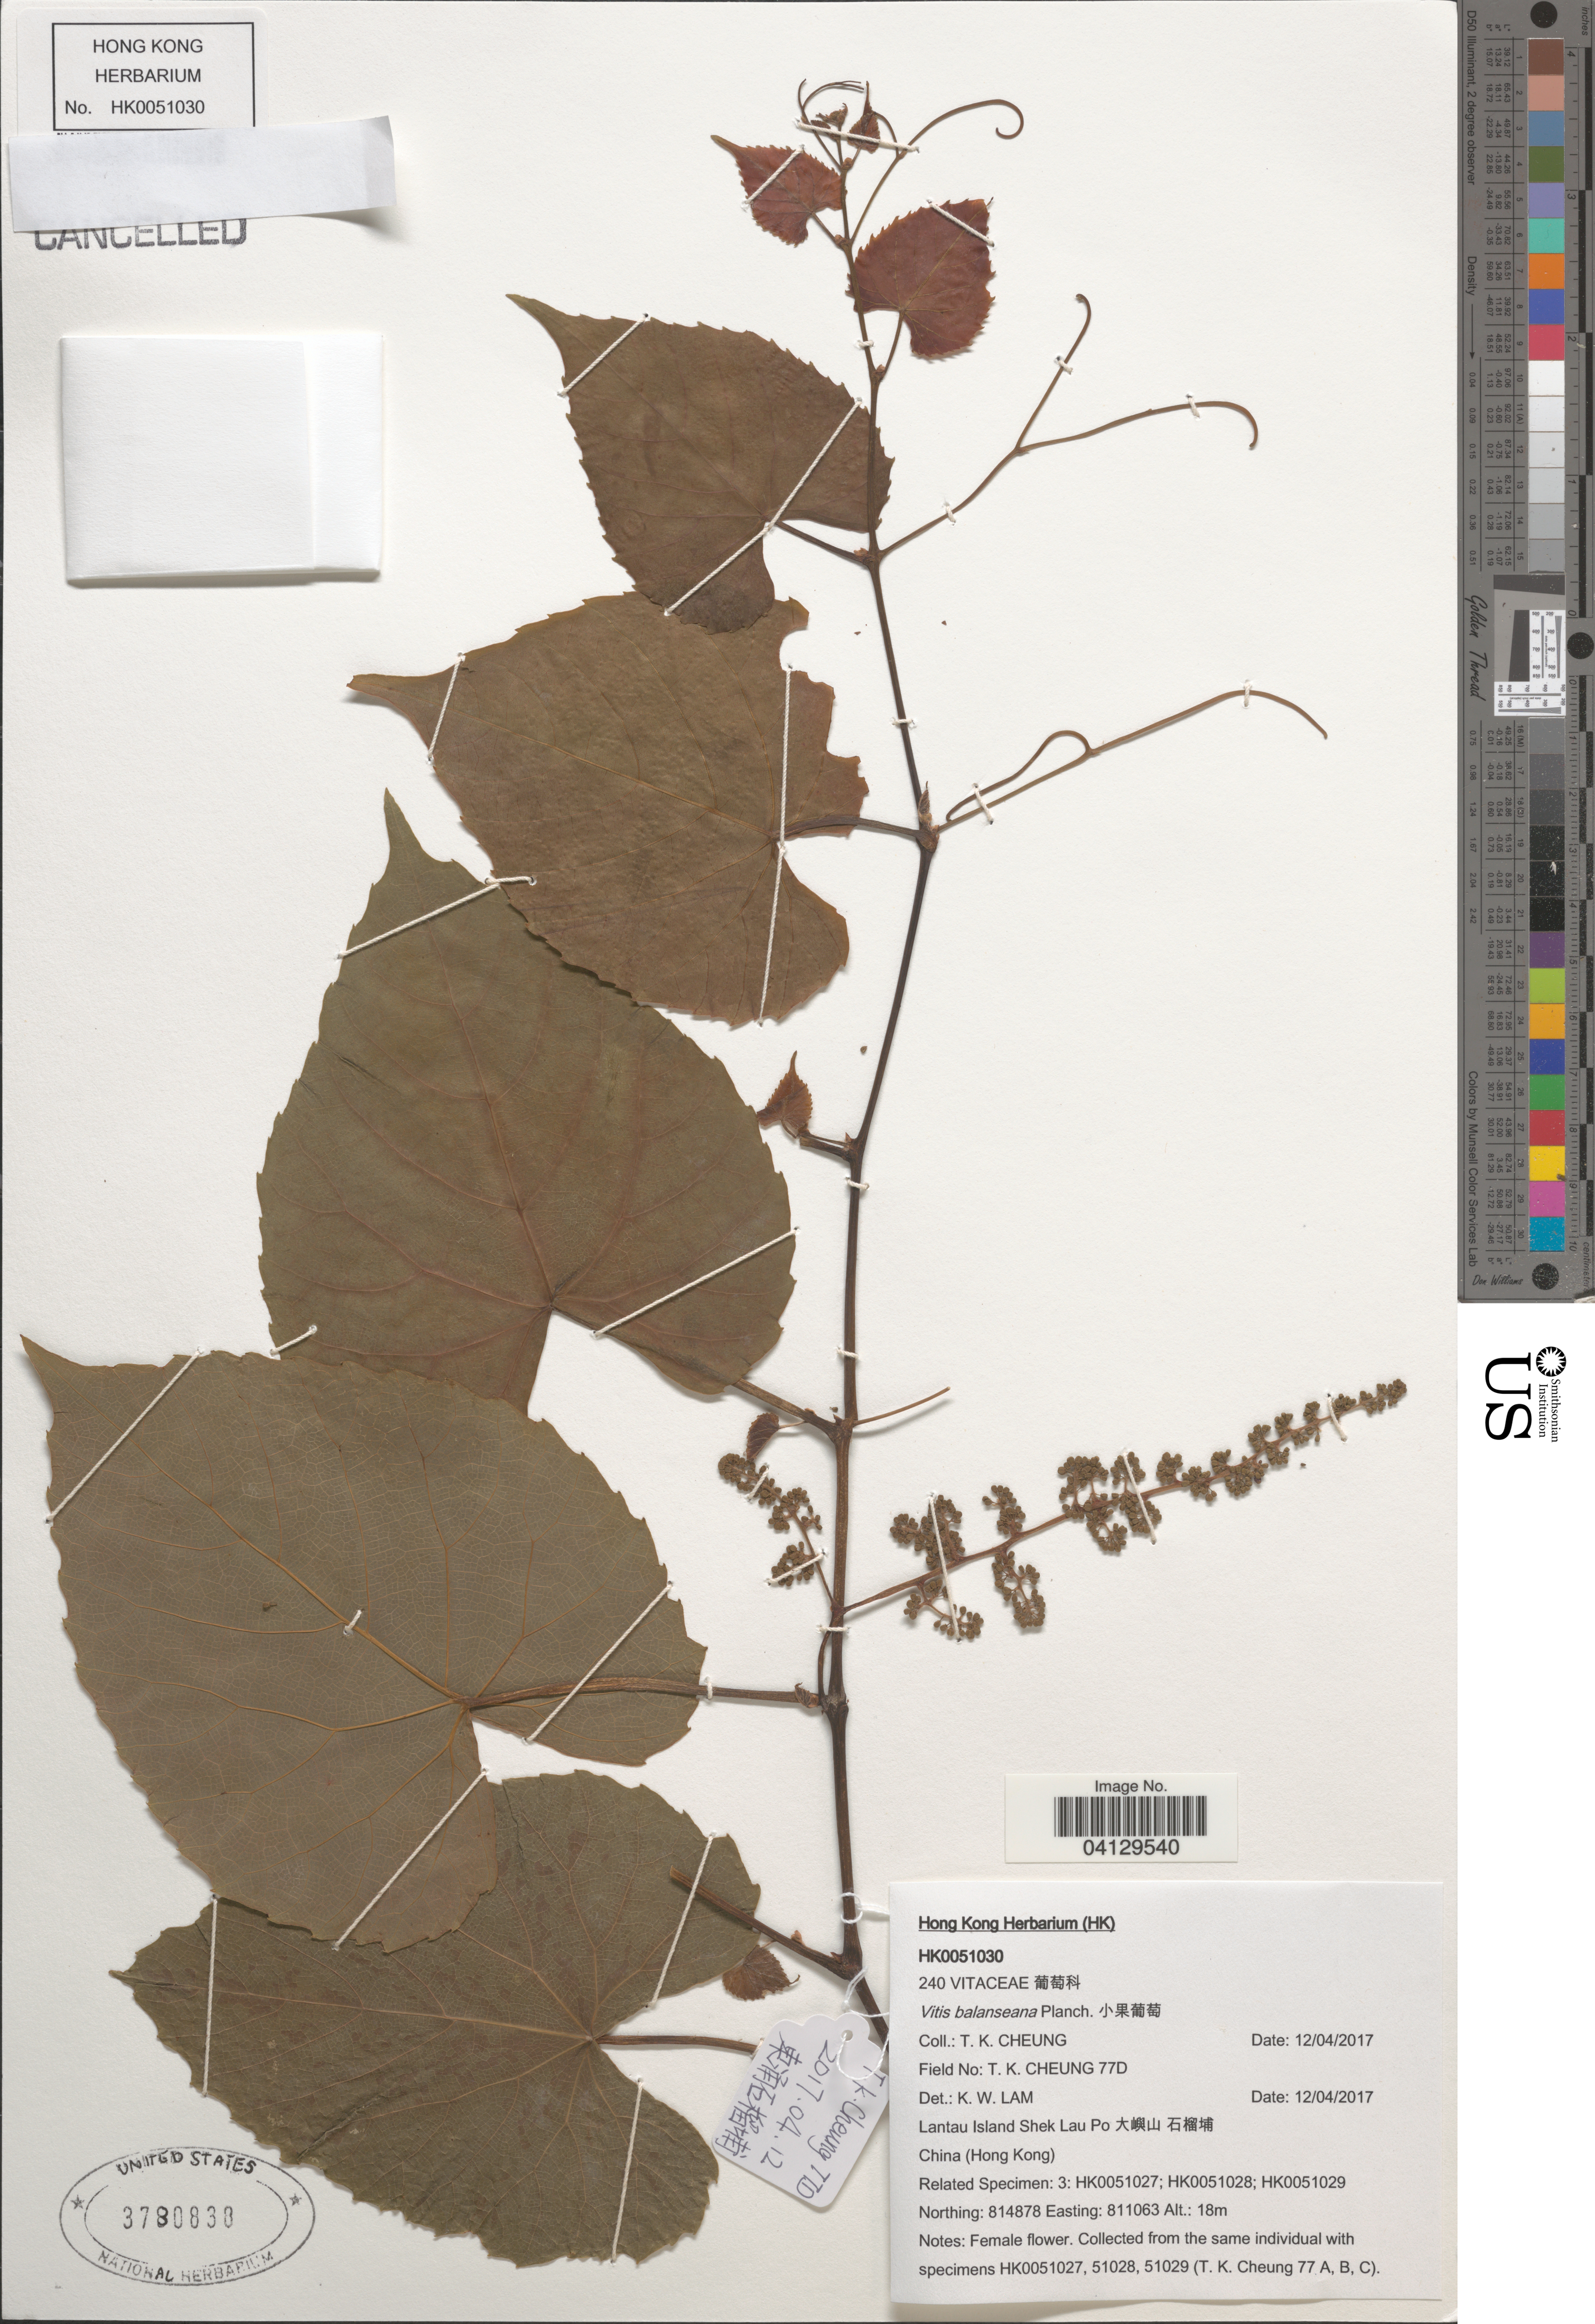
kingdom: Plantae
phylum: Tracheophyta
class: Magnoliopsida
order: Vitales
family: Vitaceae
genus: Vitis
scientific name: Vitis balansana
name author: Planch.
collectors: T. Cheung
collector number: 77D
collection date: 2017-04-12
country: China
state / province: Hong Kong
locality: Lantau Island Shek Lau Po X.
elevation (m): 18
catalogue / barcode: US 3780838